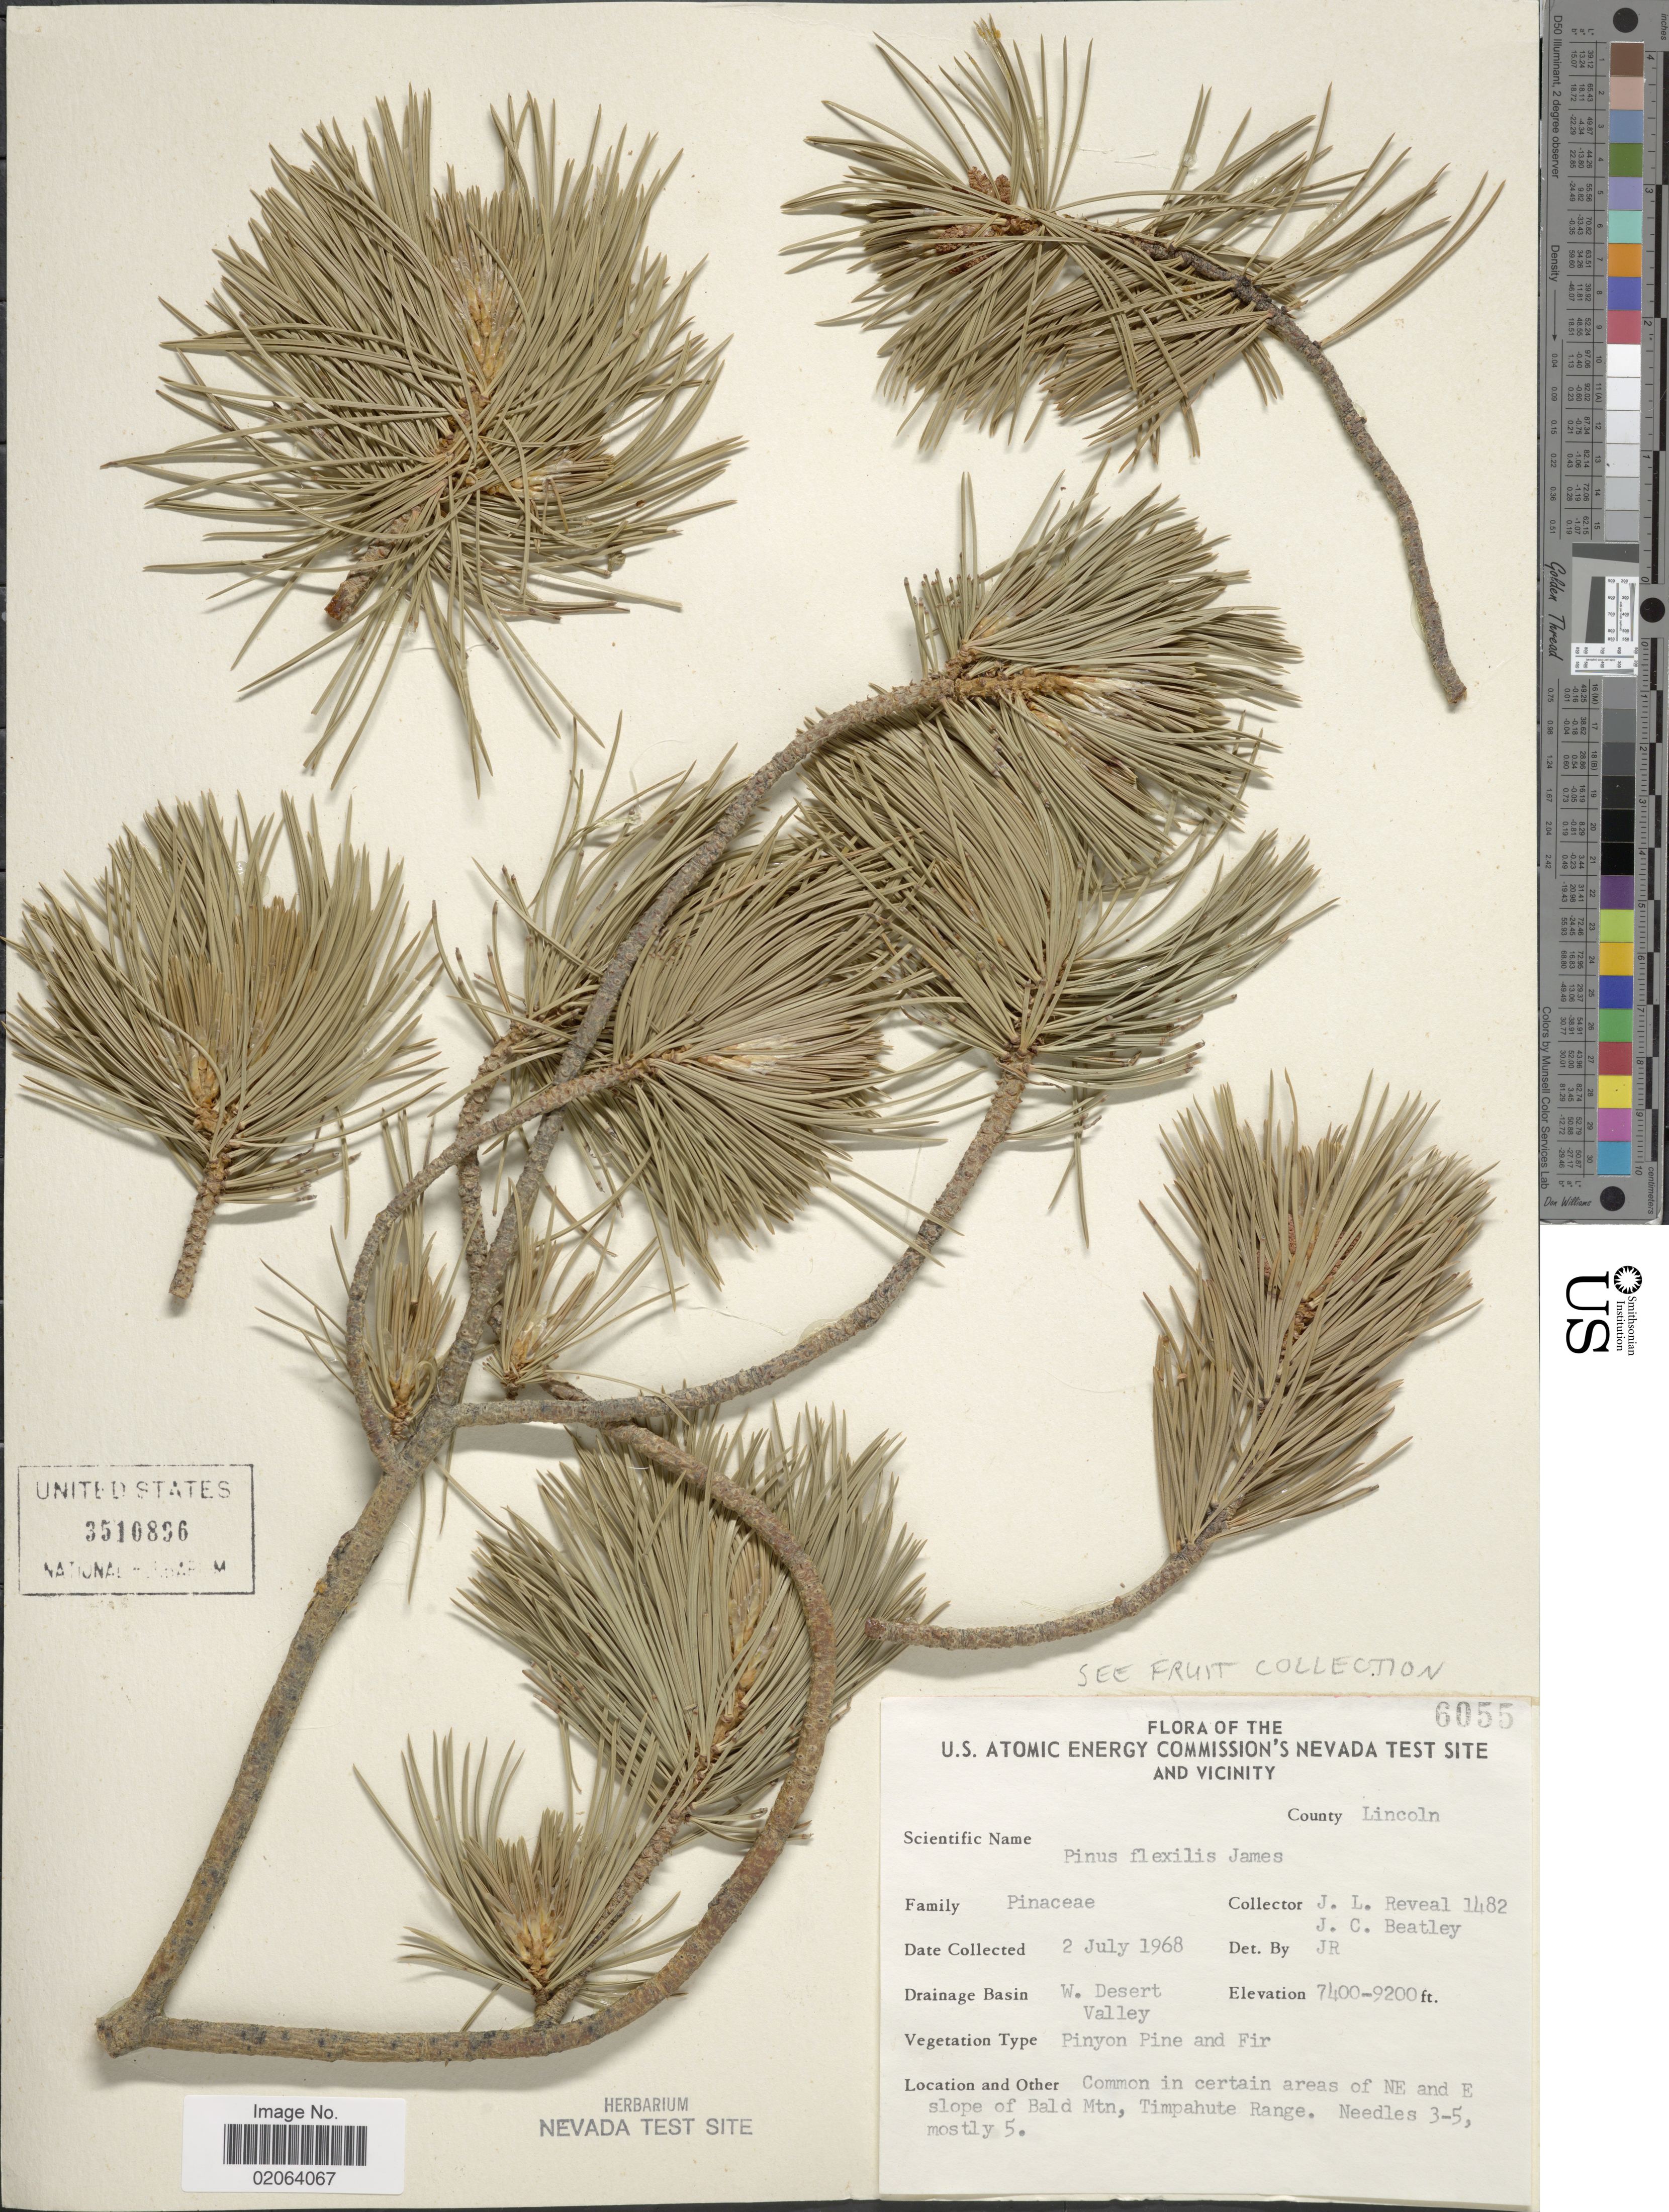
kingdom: Plantae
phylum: Tracheophyta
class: Pinopsida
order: Pinales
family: Pinaceae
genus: Pinus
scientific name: Pinus flexilis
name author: E. James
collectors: J. L. Reveal & J. C. Beatley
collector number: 1482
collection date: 1968-07-02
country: United States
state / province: Nevada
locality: U. S. Atomic Energy Commission's Nevada Test Site and vicinity. County Lincoln. Drainage Basin W. Desert Valley. NE and E slope of Bald Mtn, Timpahute Range.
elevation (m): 2256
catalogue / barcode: US 3510896